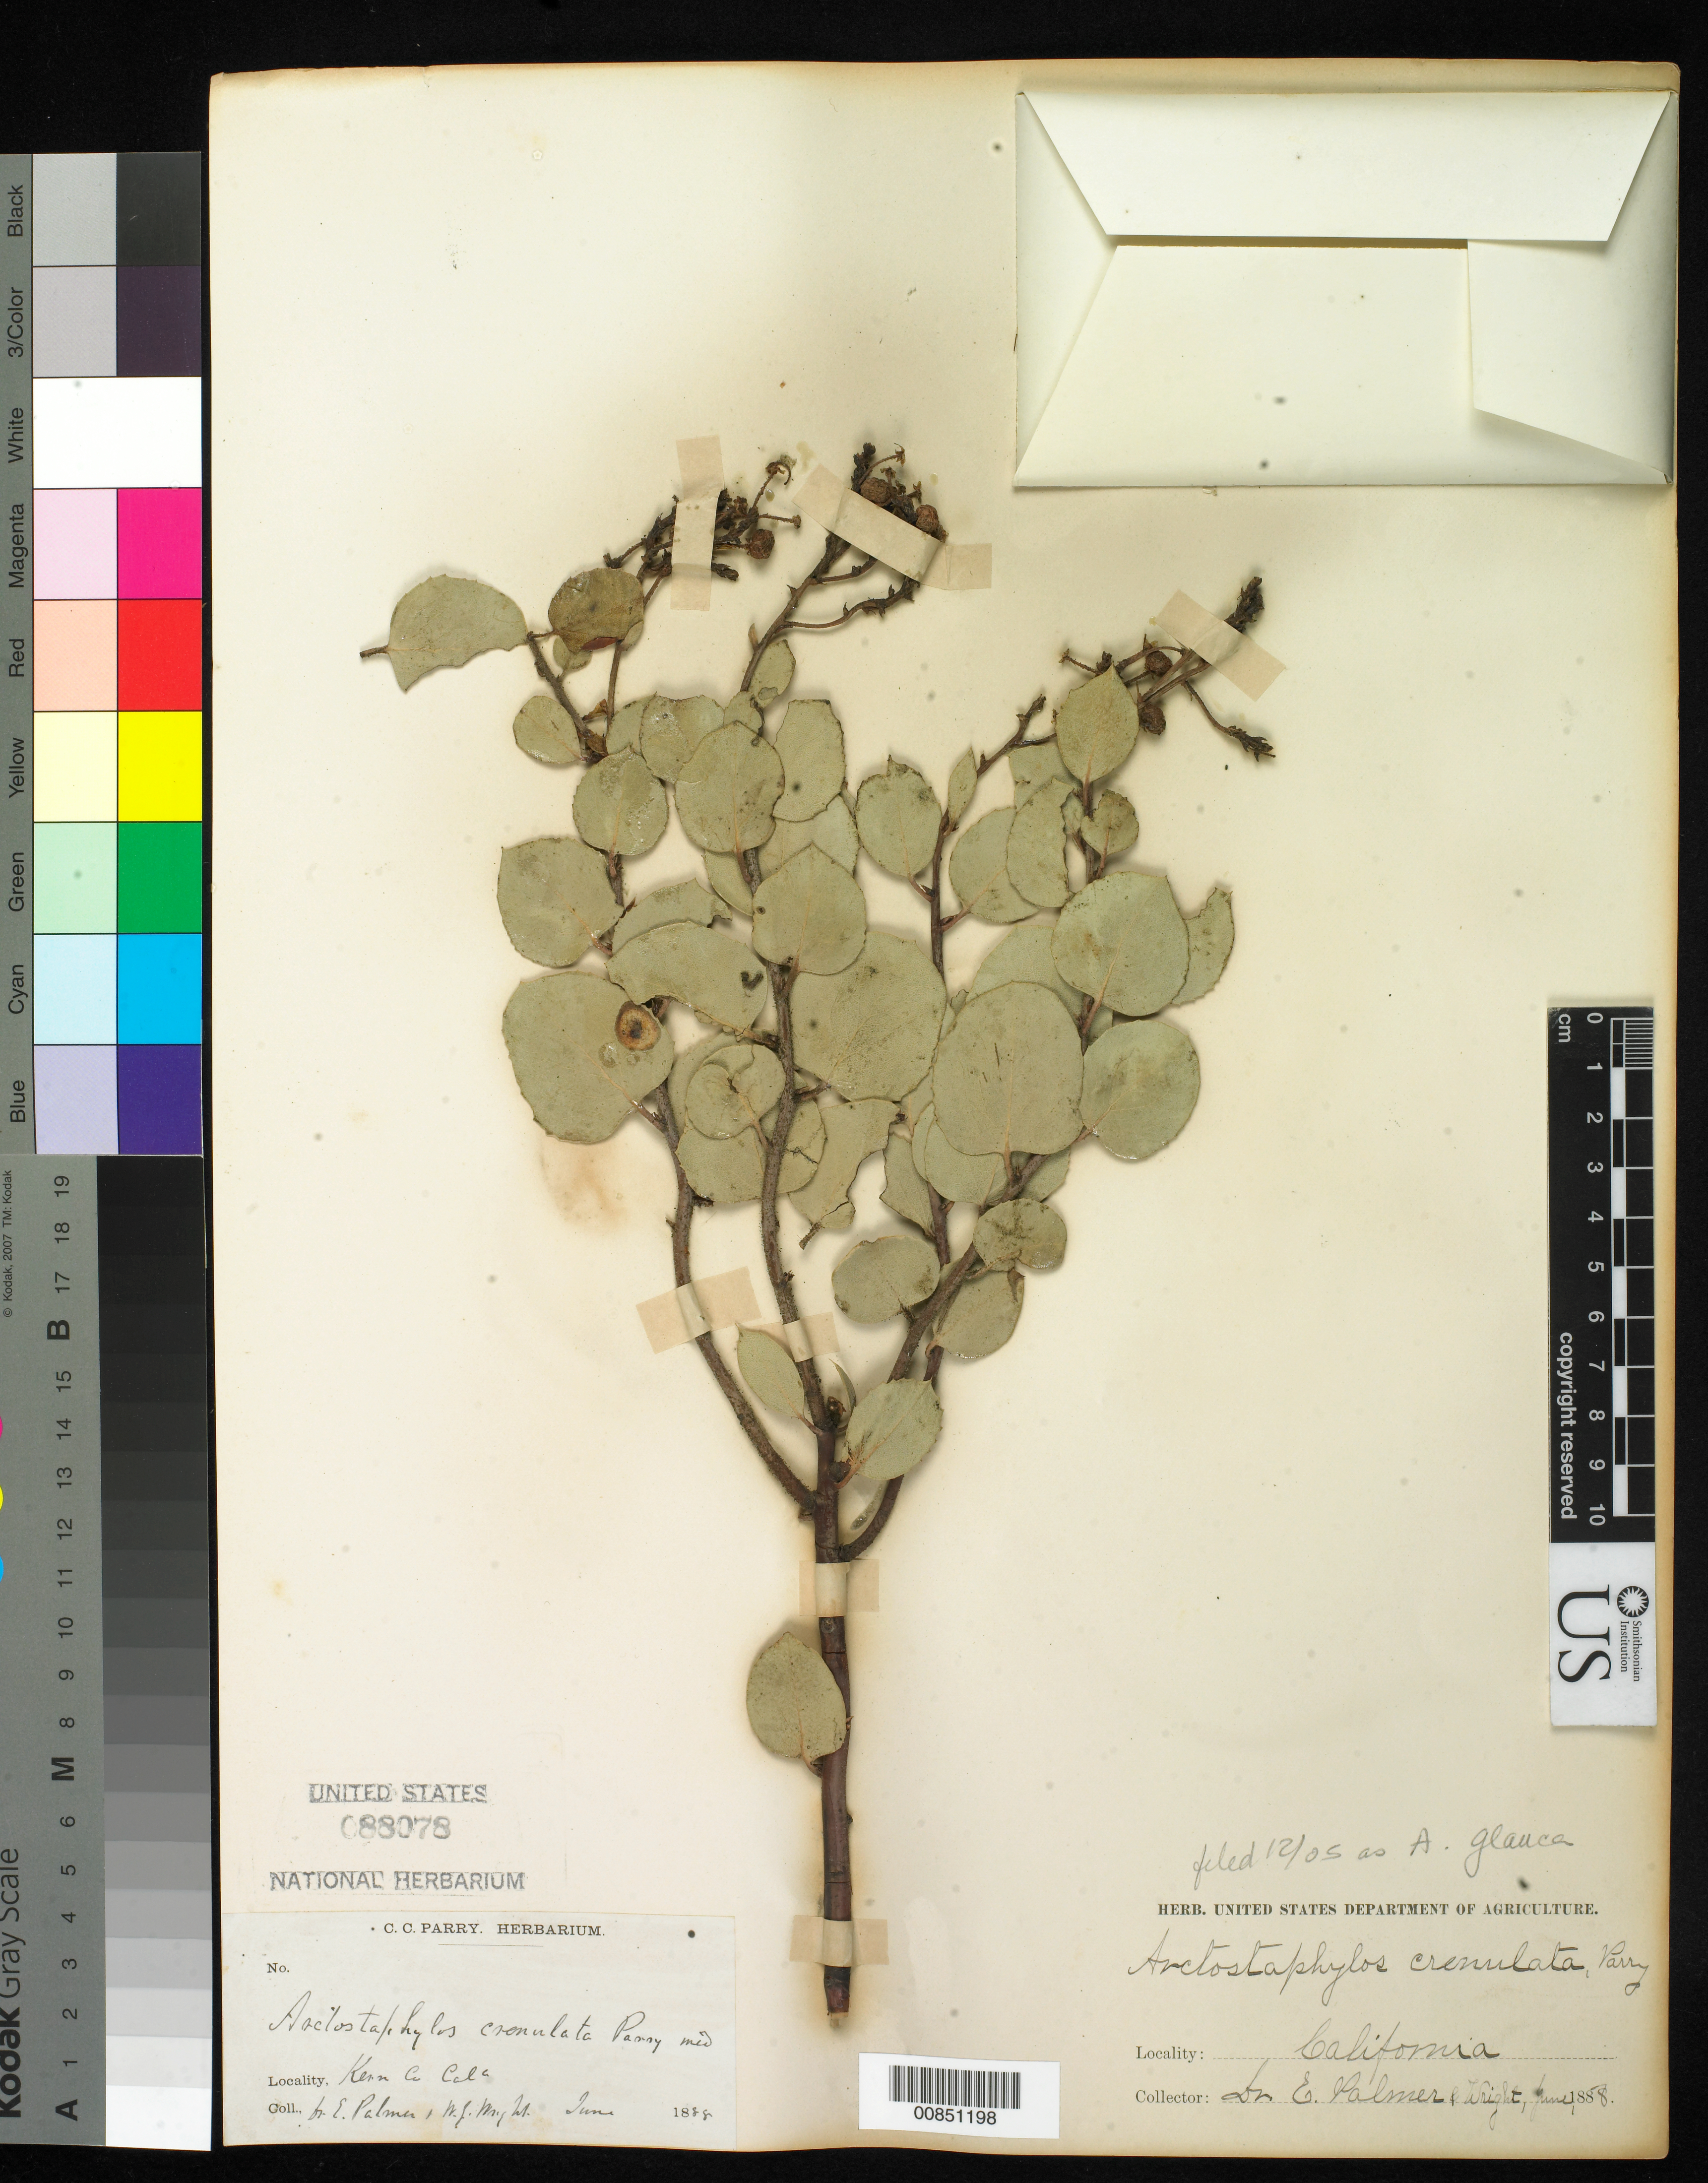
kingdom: Plantae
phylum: Tracheophyta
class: Magnoliopsida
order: Ericales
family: Ericaceae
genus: Arctostaphylos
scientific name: Arctostaphylos glauca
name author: Lindl.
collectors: E. Palmer & Wright, --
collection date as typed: Jun 1888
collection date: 1888-06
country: United States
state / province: California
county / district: Kern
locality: Kern County, California.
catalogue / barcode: US 88078